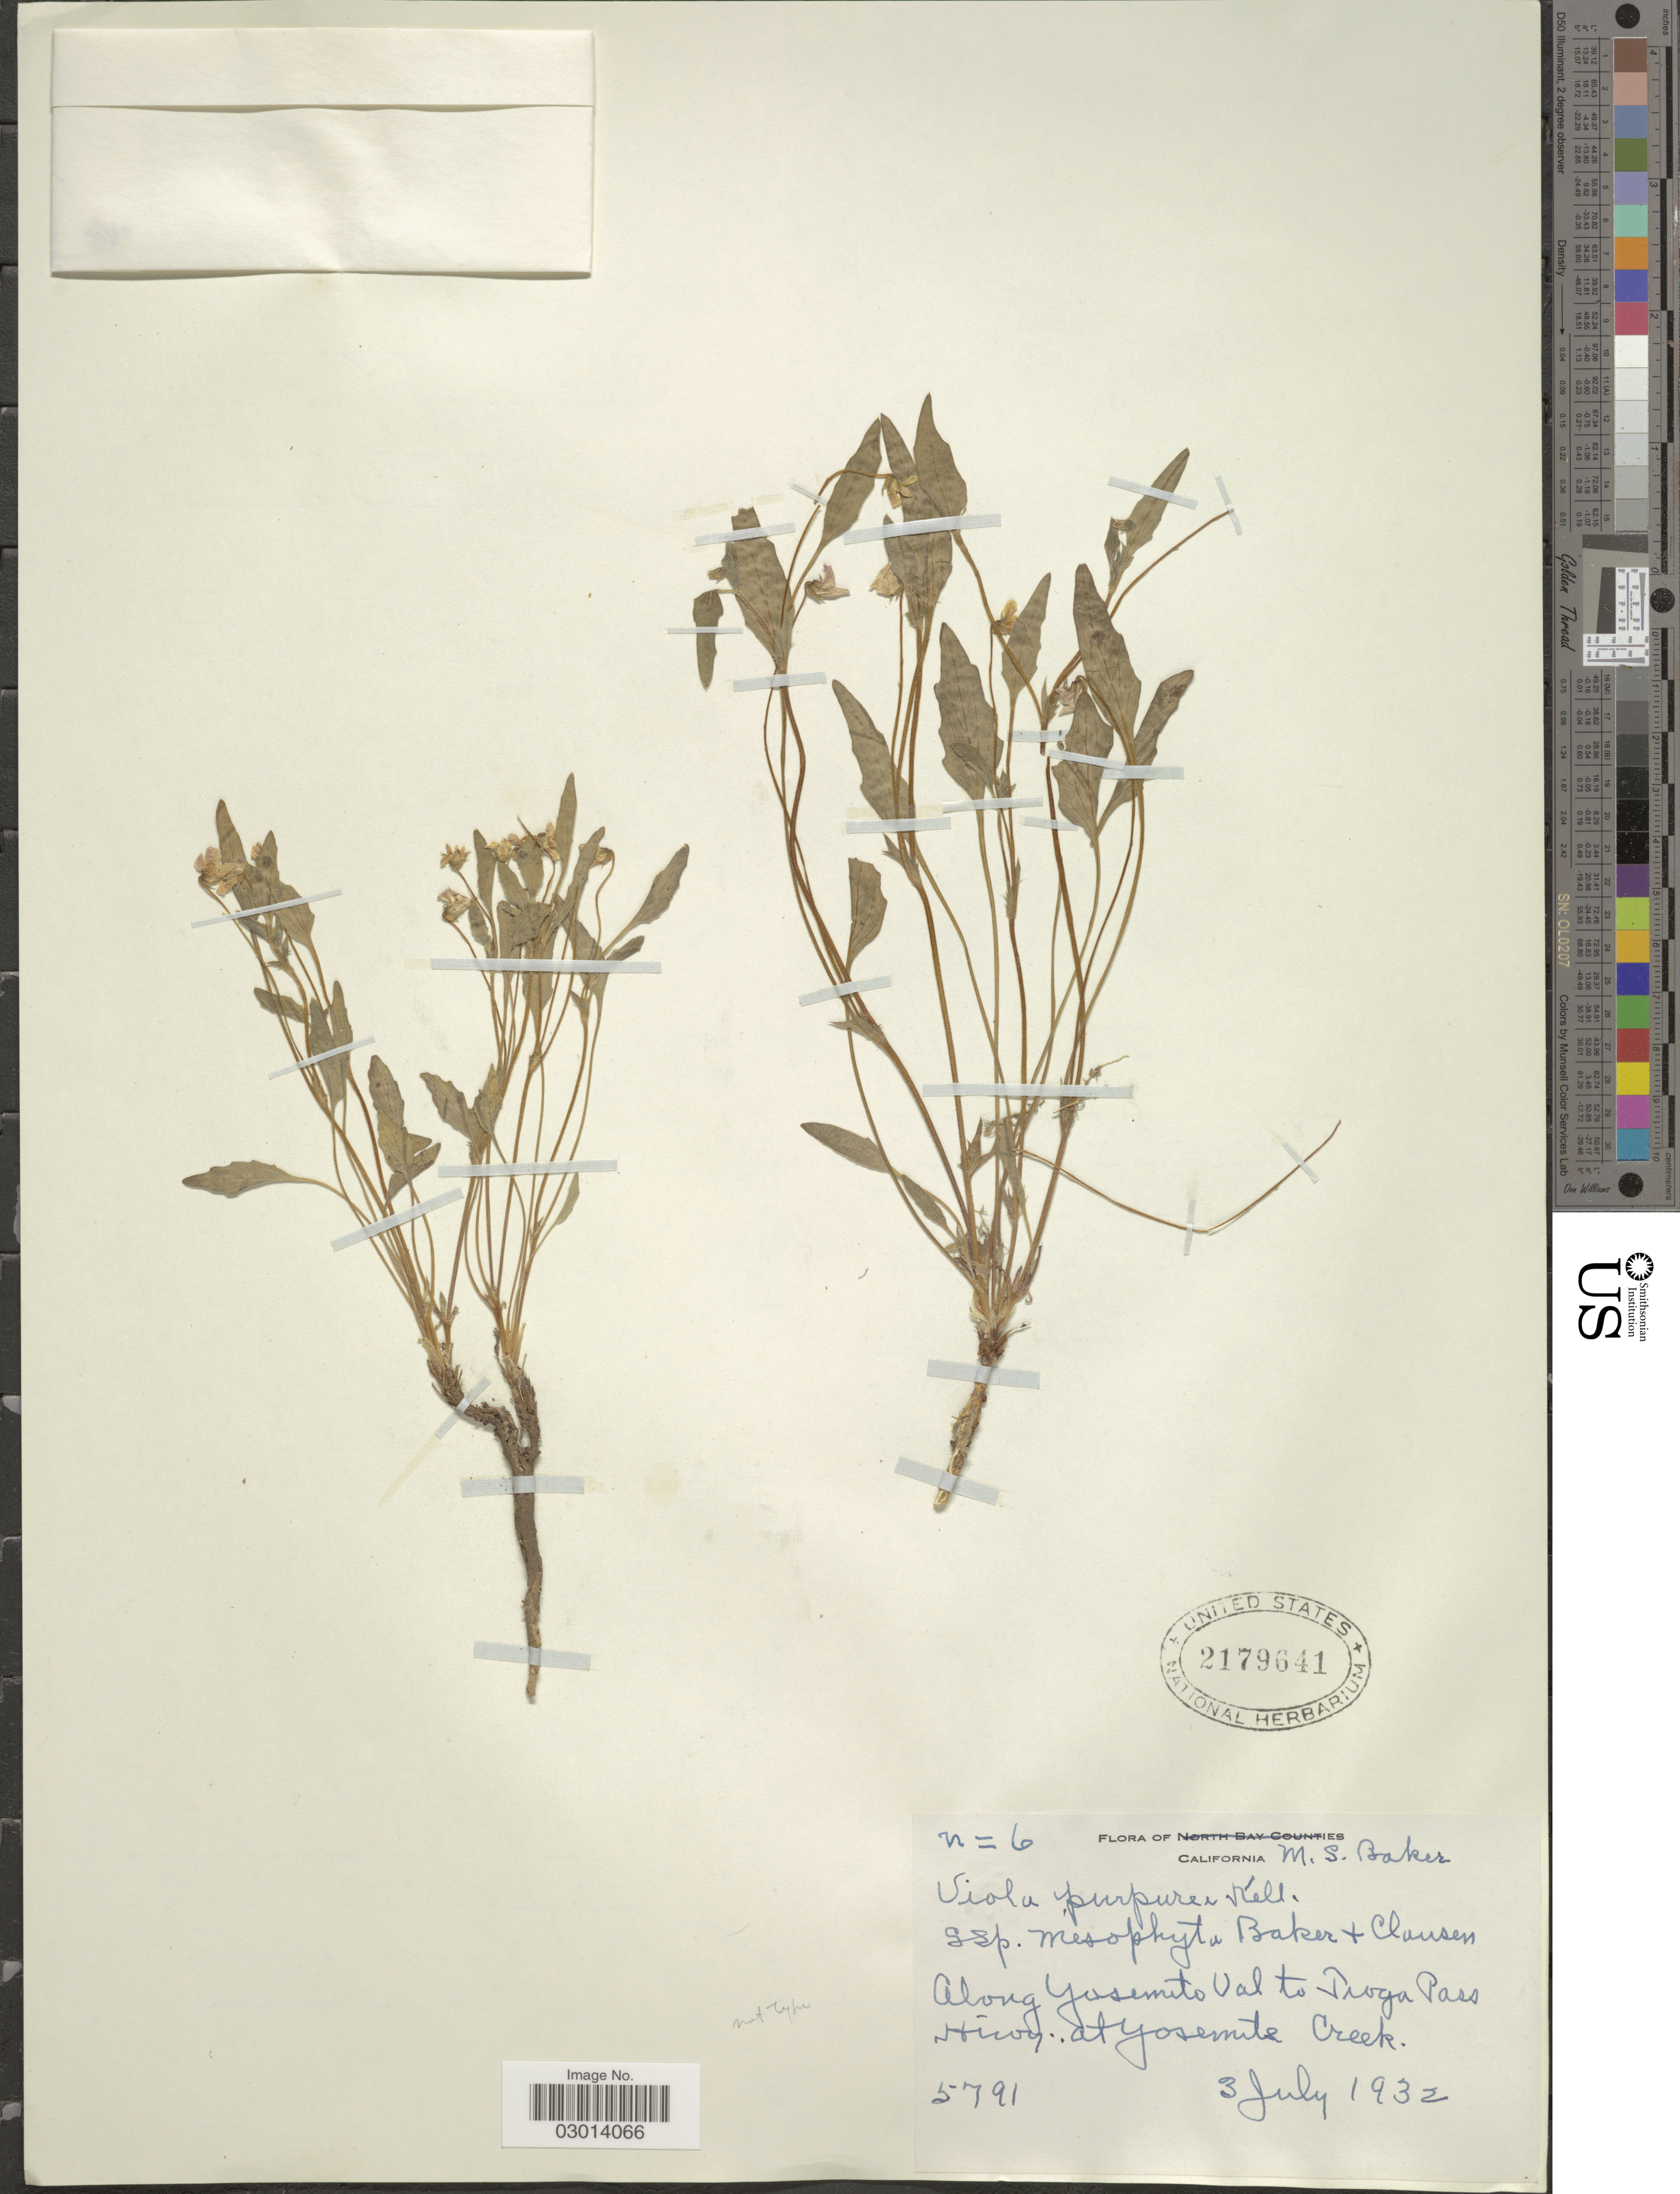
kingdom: Plantae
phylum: Tracheophyta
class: Magnoliopsida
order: Malpighiales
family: Violaceae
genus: Viola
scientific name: Viola purpurea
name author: Kellogg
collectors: M. S. Baker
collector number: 6/5791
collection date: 1932-07-03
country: United States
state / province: California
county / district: Mariposa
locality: Along Yosemito Val to Tioga Pass Hwy. at Yosemite Creek.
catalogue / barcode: US 2179641